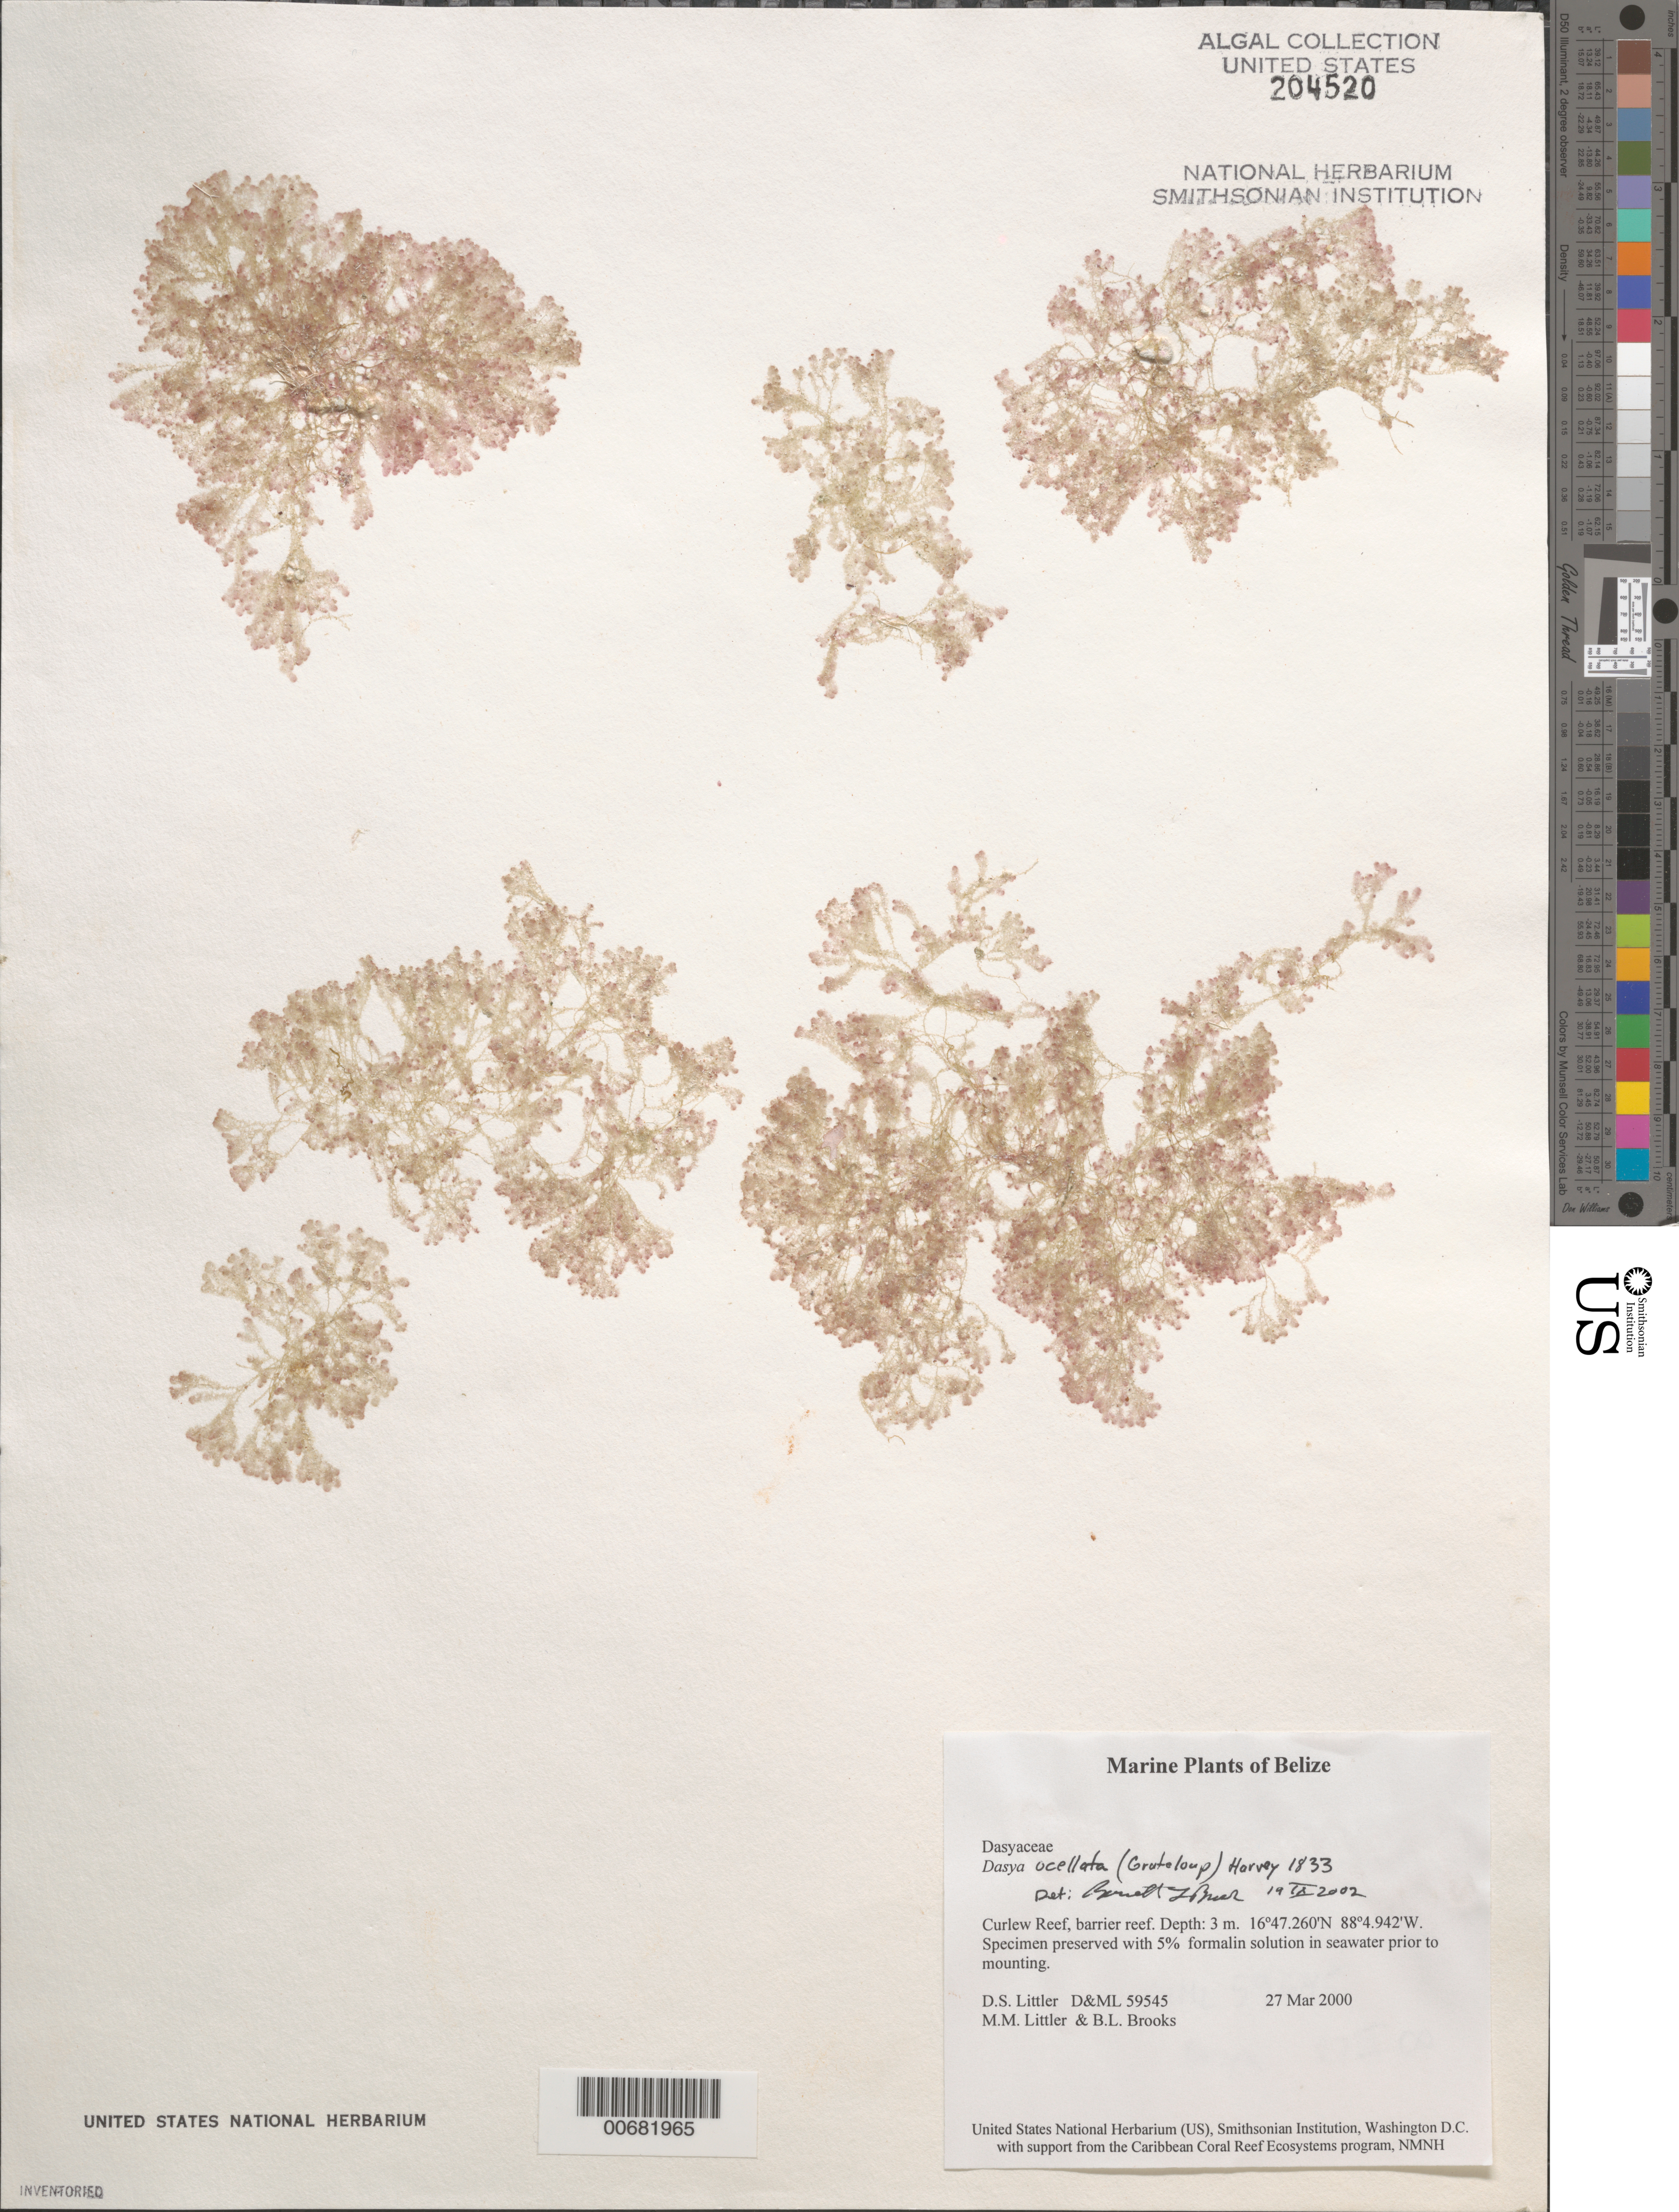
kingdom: Plantae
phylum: Rhodophyta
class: Florideophyceae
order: Ceramiales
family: Dasyaceae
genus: Dasya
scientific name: Dasya ocellata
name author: (Gratel.) Harv.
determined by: Brooks, B. L., (BOT), Smithsonian Institution - National Museum of Natural History (UNITED STATES)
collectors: D. S. Littler, M. M. Littler & B. Brooks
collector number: D&ML 59545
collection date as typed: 27 Mar 2000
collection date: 2000-03-27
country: Belize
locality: Curlew Reef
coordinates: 16 47.260' N, 88 4.942' W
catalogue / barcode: US 204520